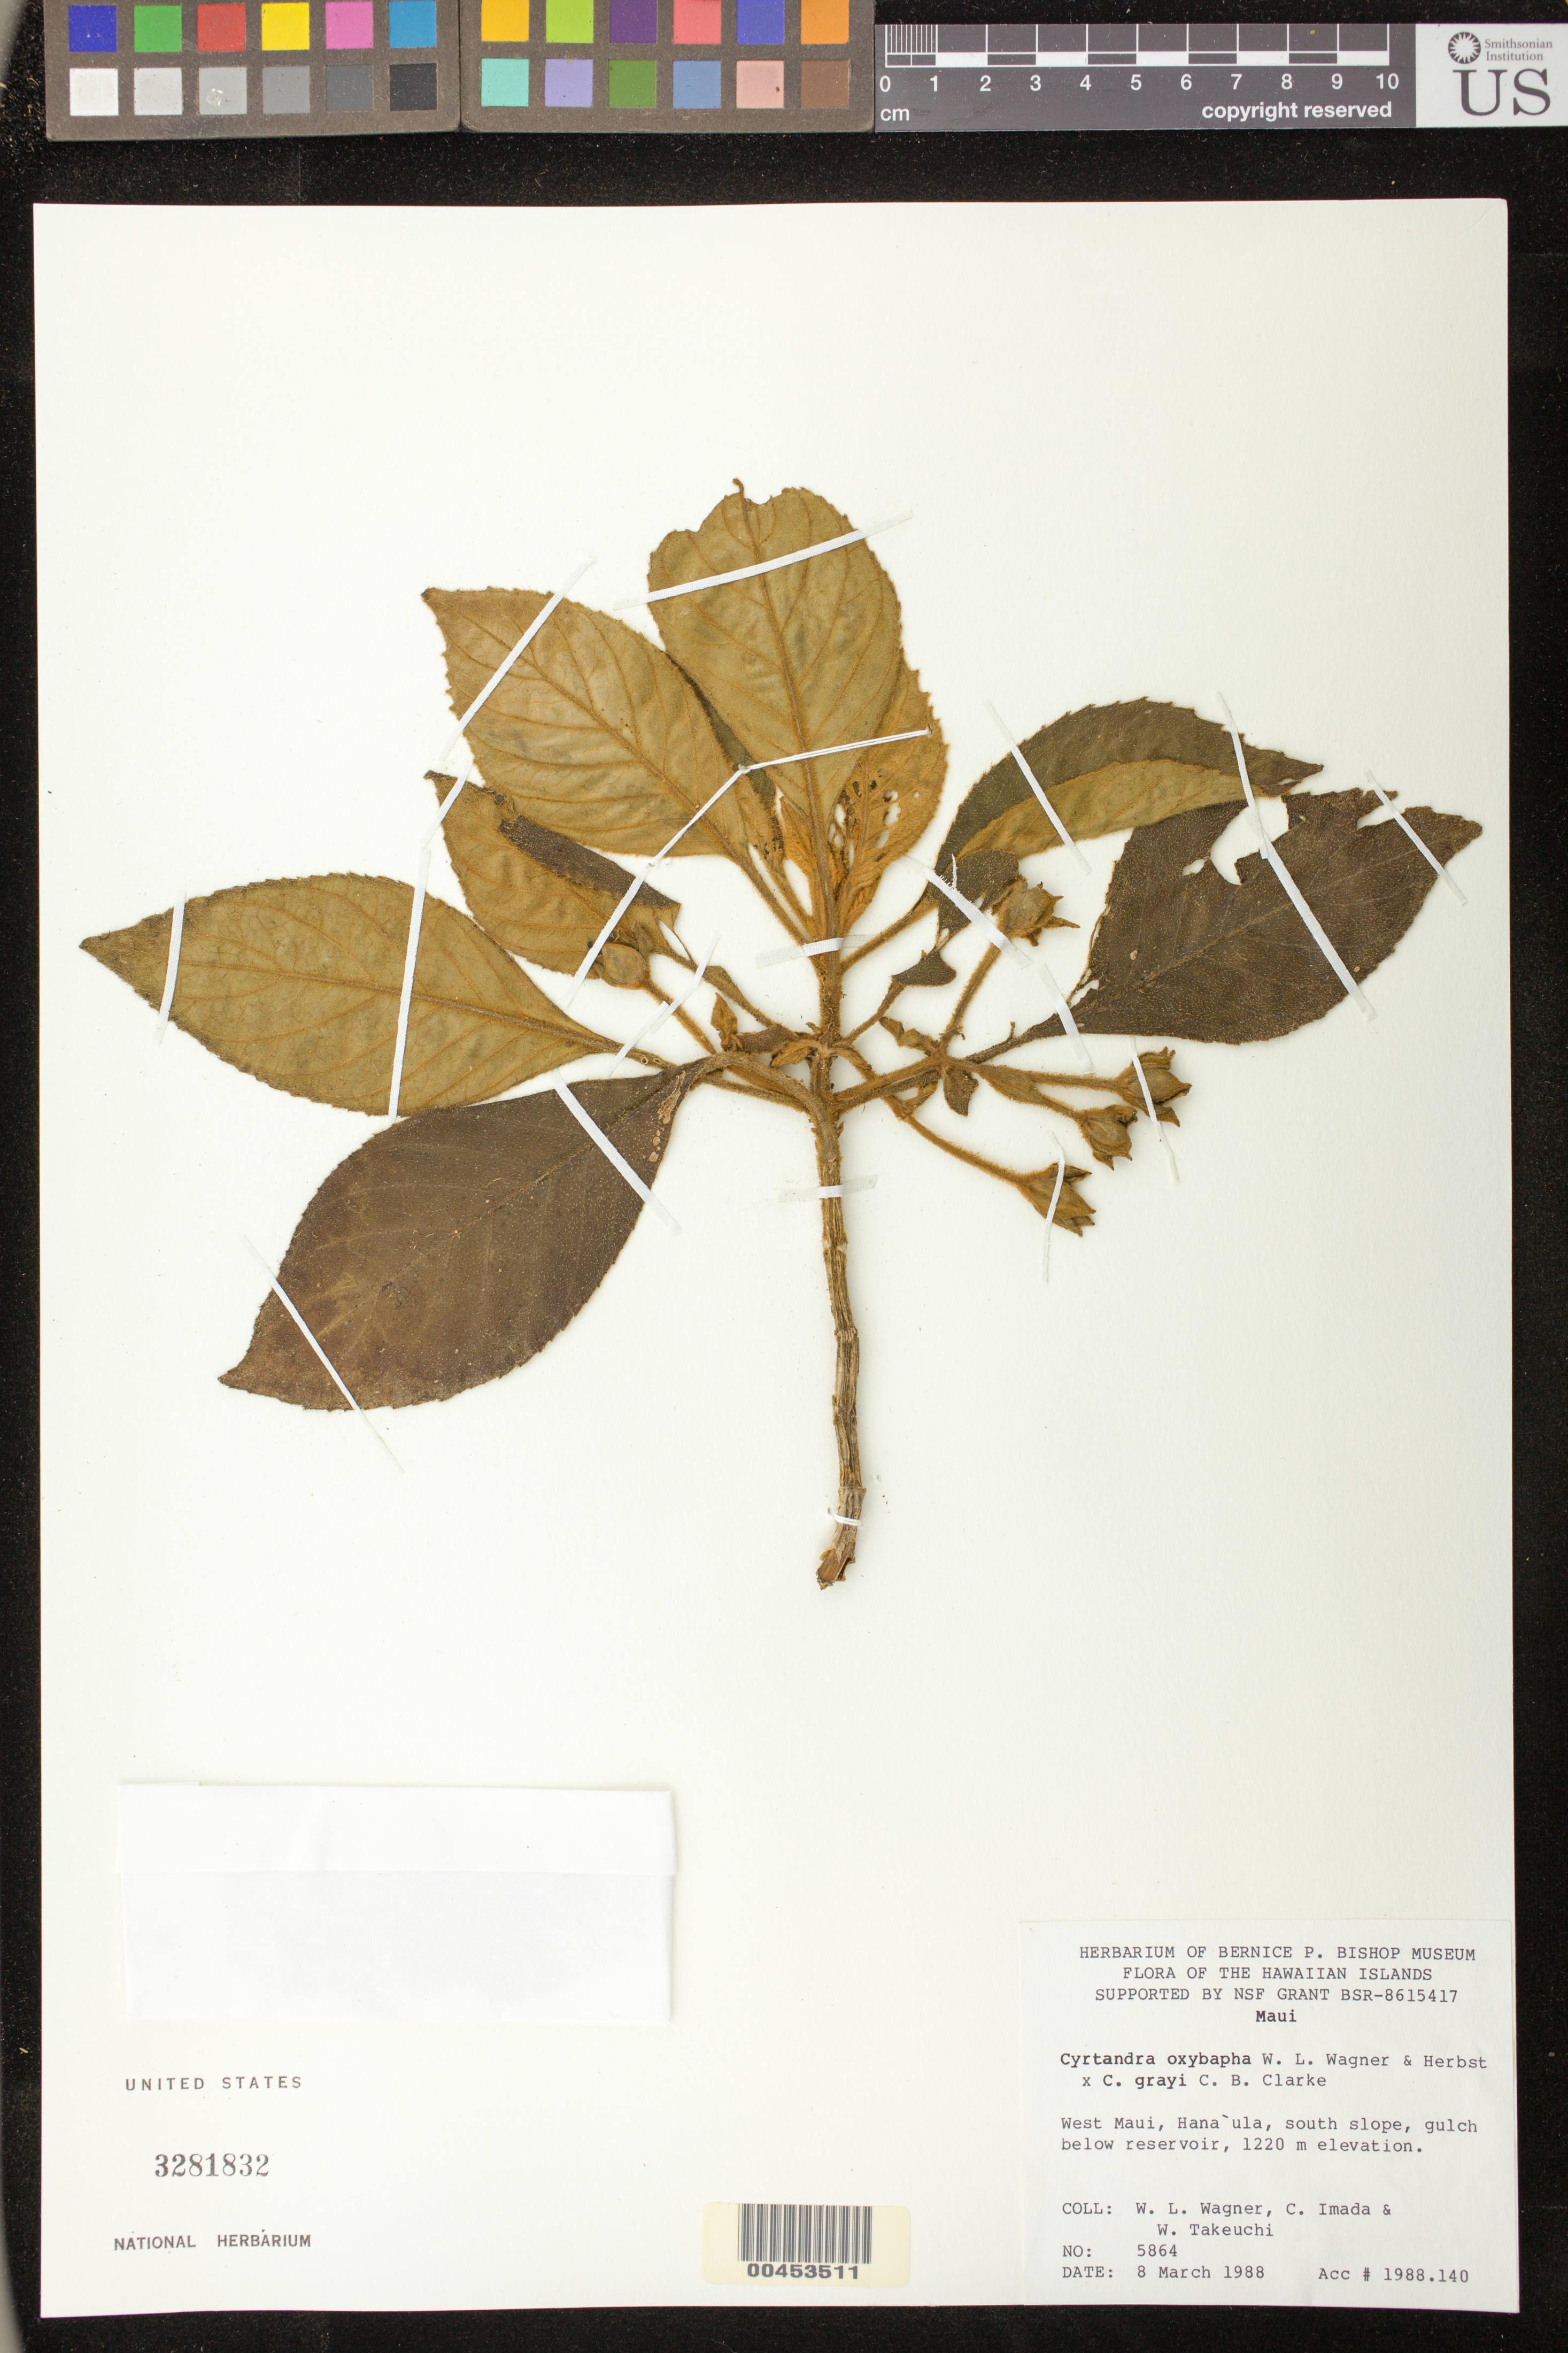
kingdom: Plantae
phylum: Tracheophyta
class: Magnoliopsida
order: Lamiales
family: Gesneriaceae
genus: Cyrtandra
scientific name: Cyrtandra grayi x C. oxybapha W.L. Wagner & D.R. Herbst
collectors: W. L. Wagner, C. Imada & W. N. Takeuchi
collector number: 5864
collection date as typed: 08 Mar 1988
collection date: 1988-03-08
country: United States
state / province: Hawaii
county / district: Maui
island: Maui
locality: Hanaula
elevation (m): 1220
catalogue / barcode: US 3281832